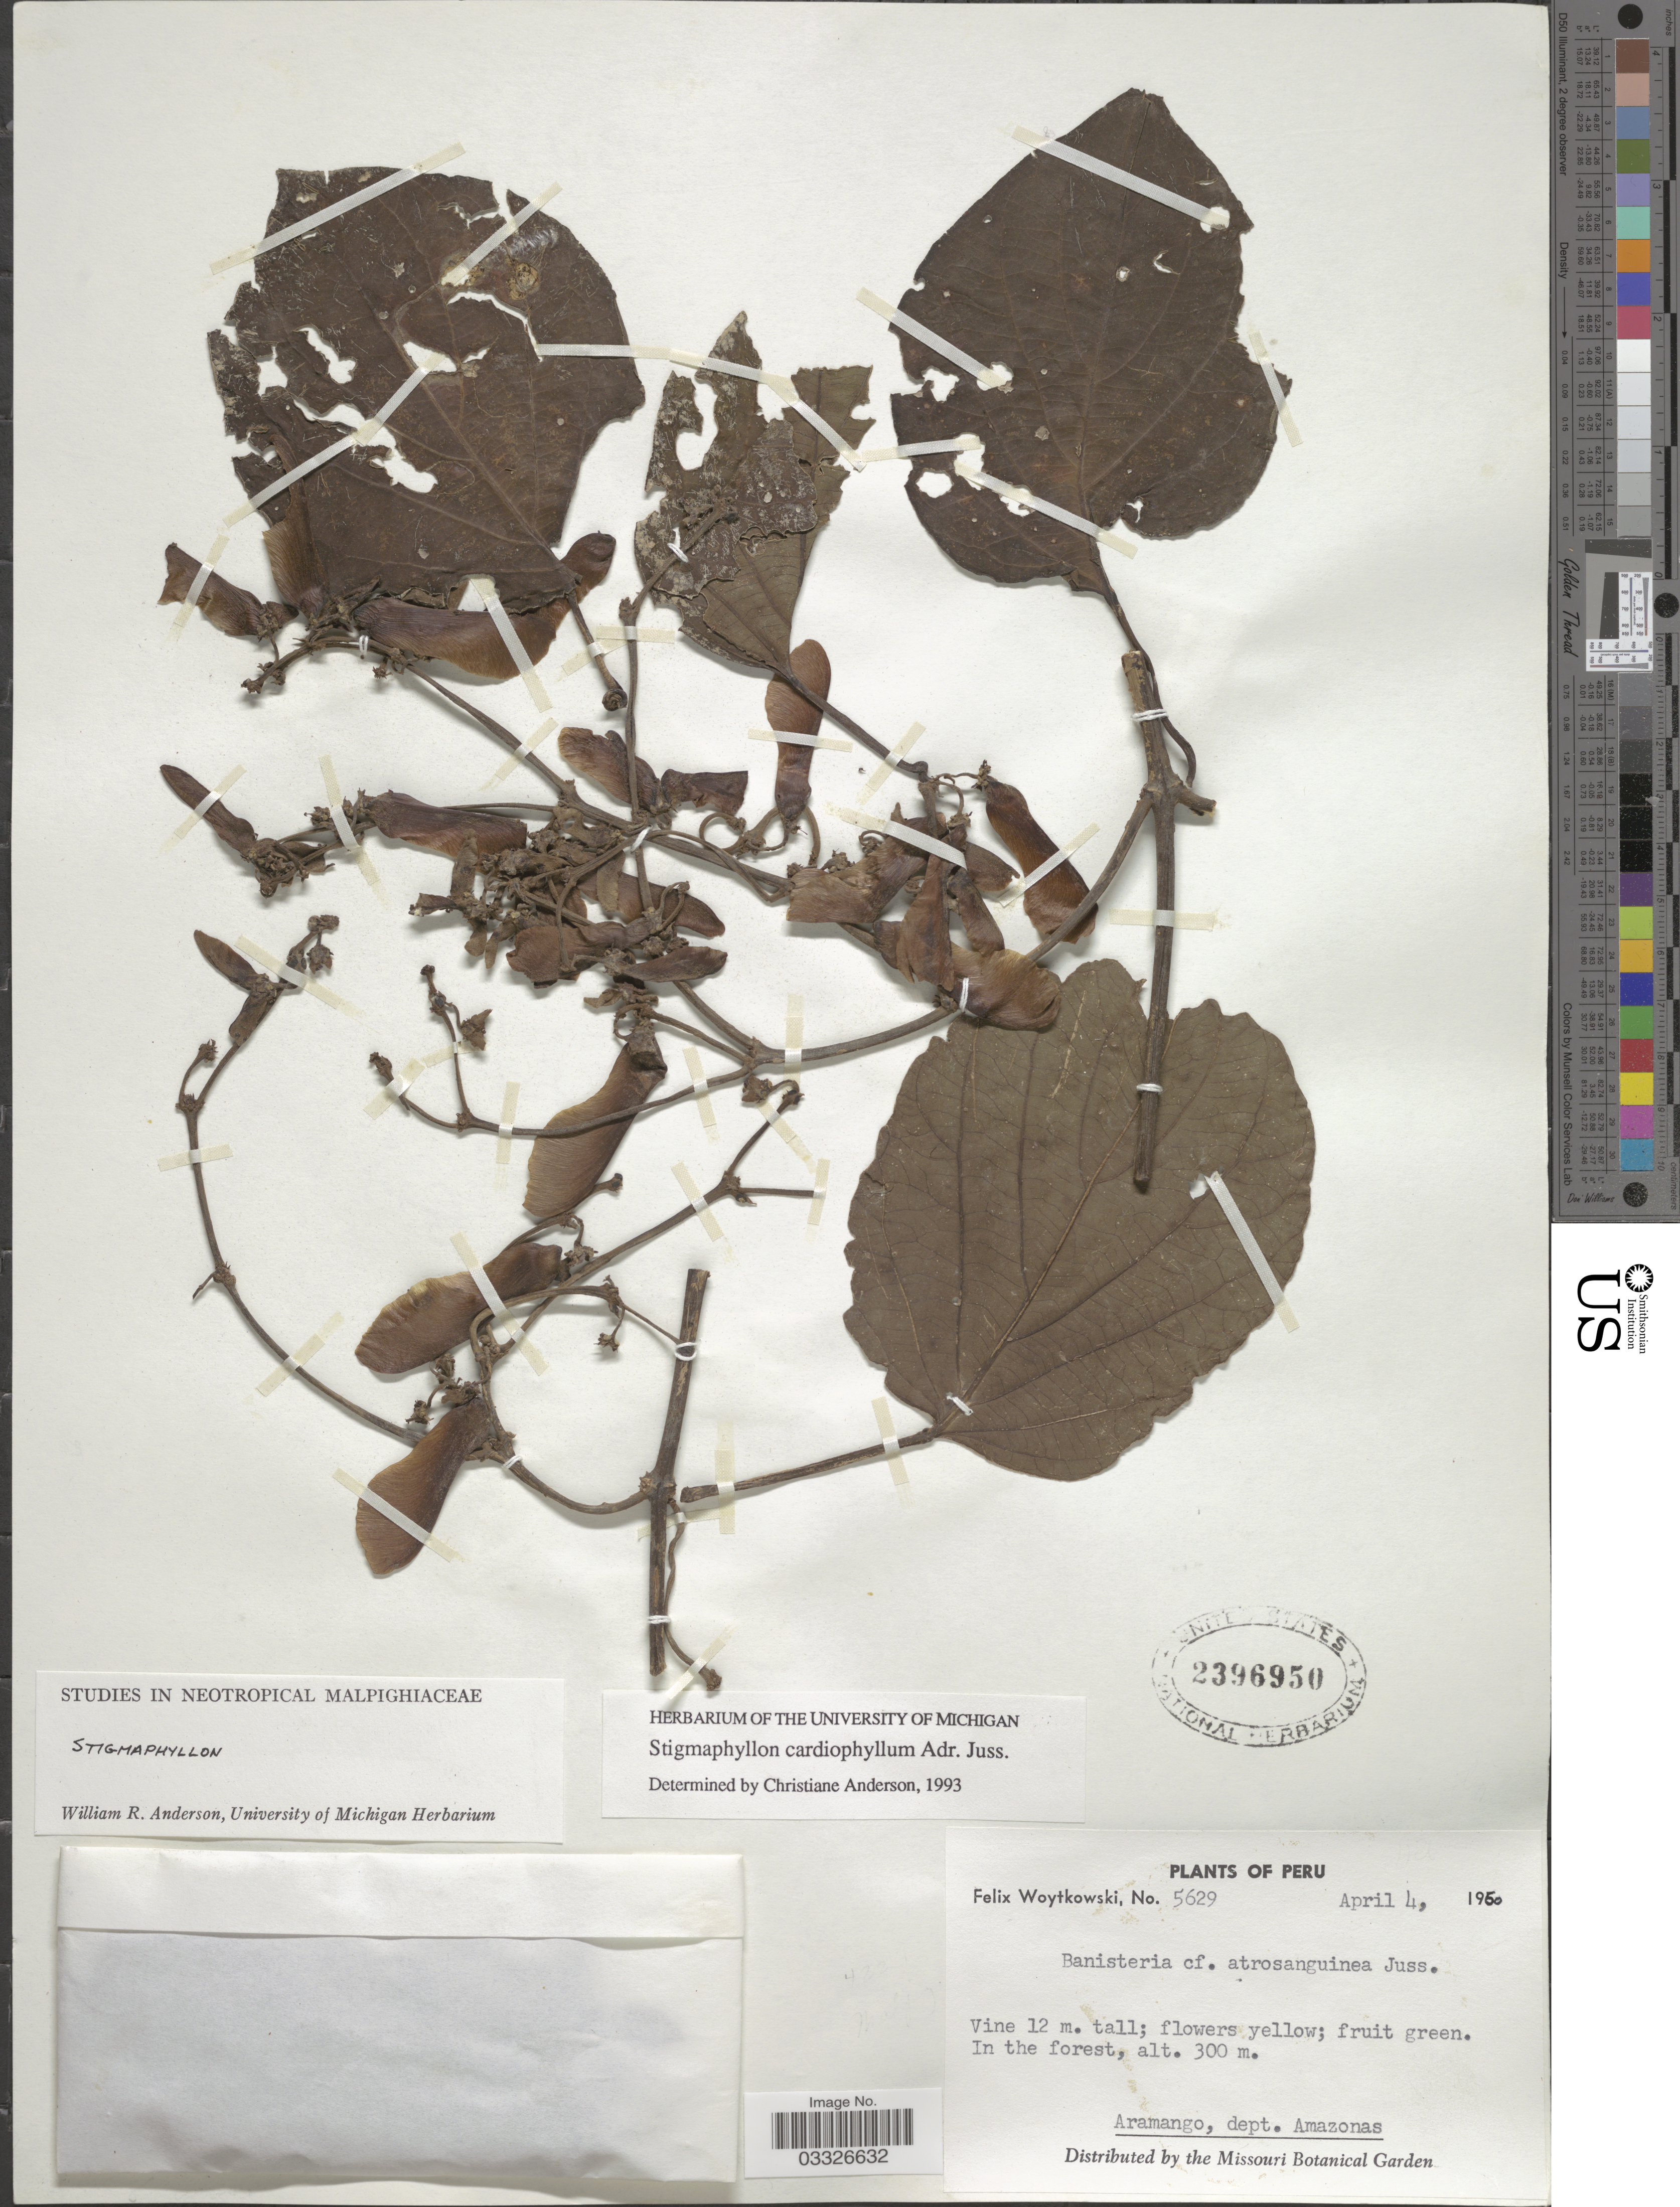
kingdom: Plantae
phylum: Tracheophyta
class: Magnoliopsida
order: Malpighiales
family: Malpighiaceae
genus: Stigmaphyllon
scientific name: Stigmaphyllon cardiophyllum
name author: A. Juss.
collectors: F. Woytkowski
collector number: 5629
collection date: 1950-04-04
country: Peru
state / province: Amazonas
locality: Aramango, dept. Amazonas.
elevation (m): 300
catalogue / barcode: US 2396950